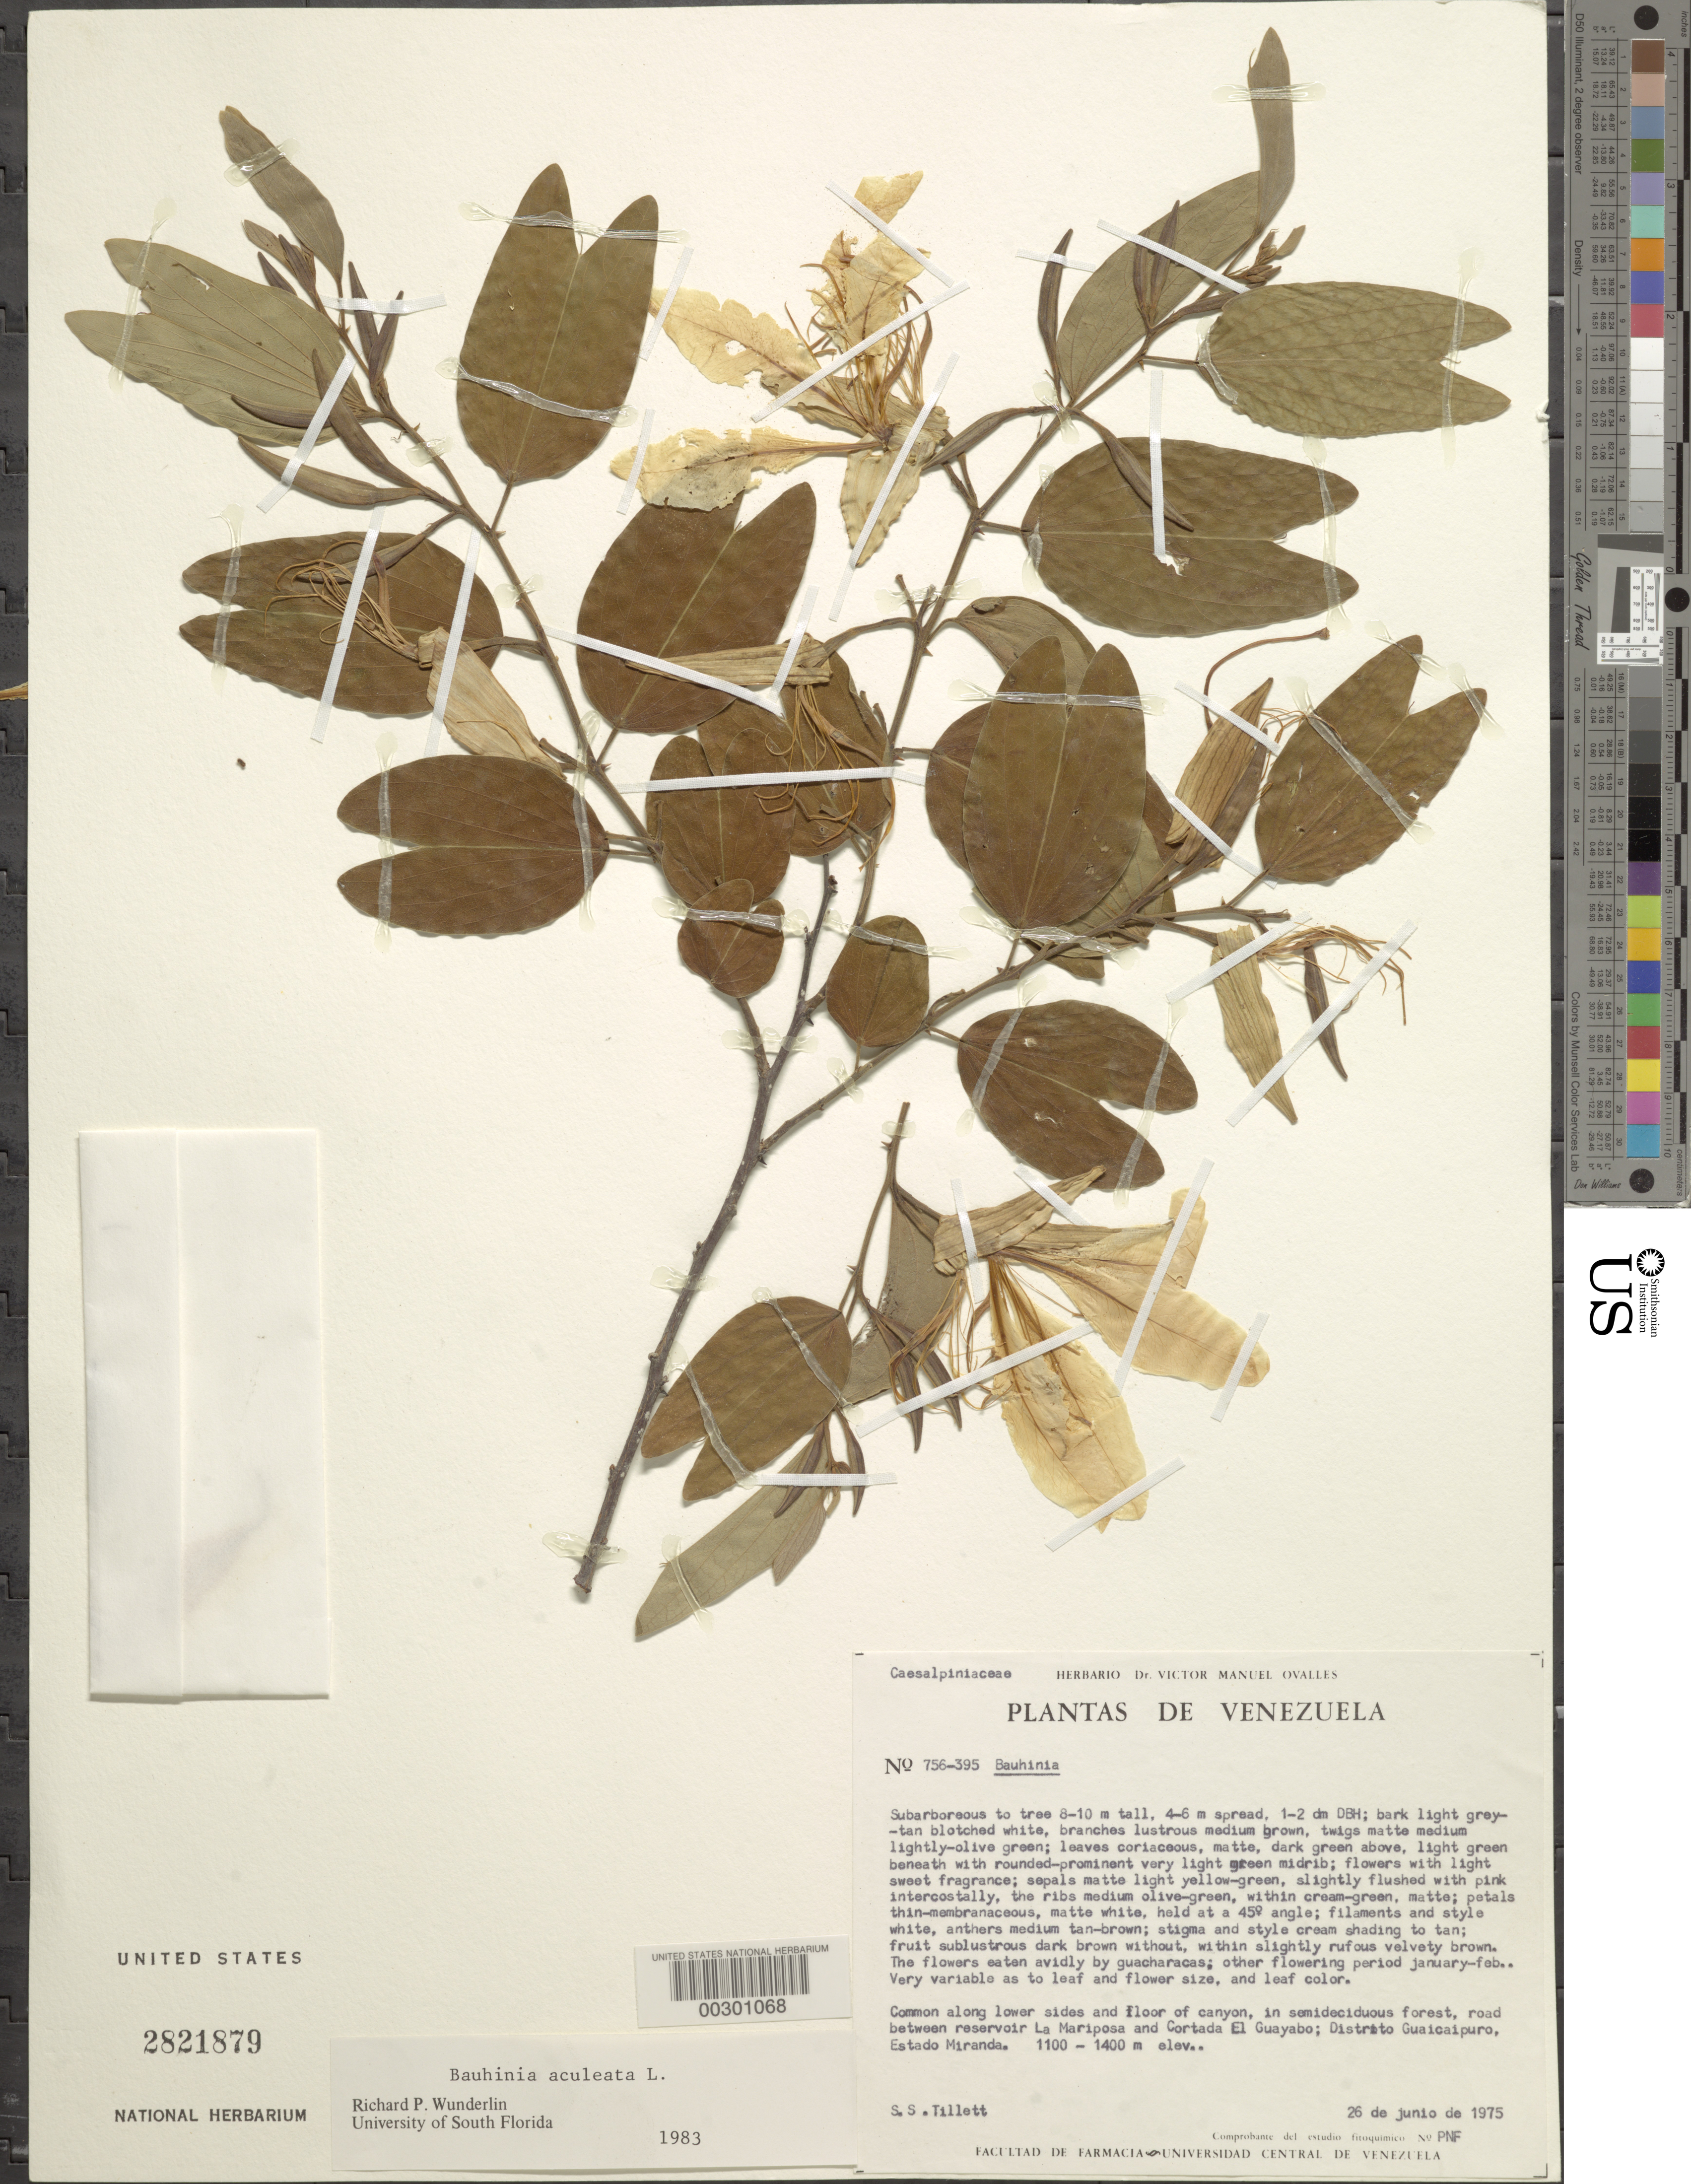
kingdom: Plantae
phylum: Tracheophyta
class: Magnoliopsida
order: Fabales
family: Fabaceae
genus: Bauhinia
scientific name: Bauhinia aculeata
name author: L.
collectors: S. S. Tillett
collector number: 756-395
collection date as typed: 26 Jun 1975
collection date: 1975-06-26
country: Venezuela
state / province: Miranda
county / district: Guaicaipuro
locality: Road between reservoir la mariposa and cortada el guayabo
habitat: Lower sides and floor of canyon, in semideciduous forest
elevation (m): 1100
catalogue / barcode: US 2821879